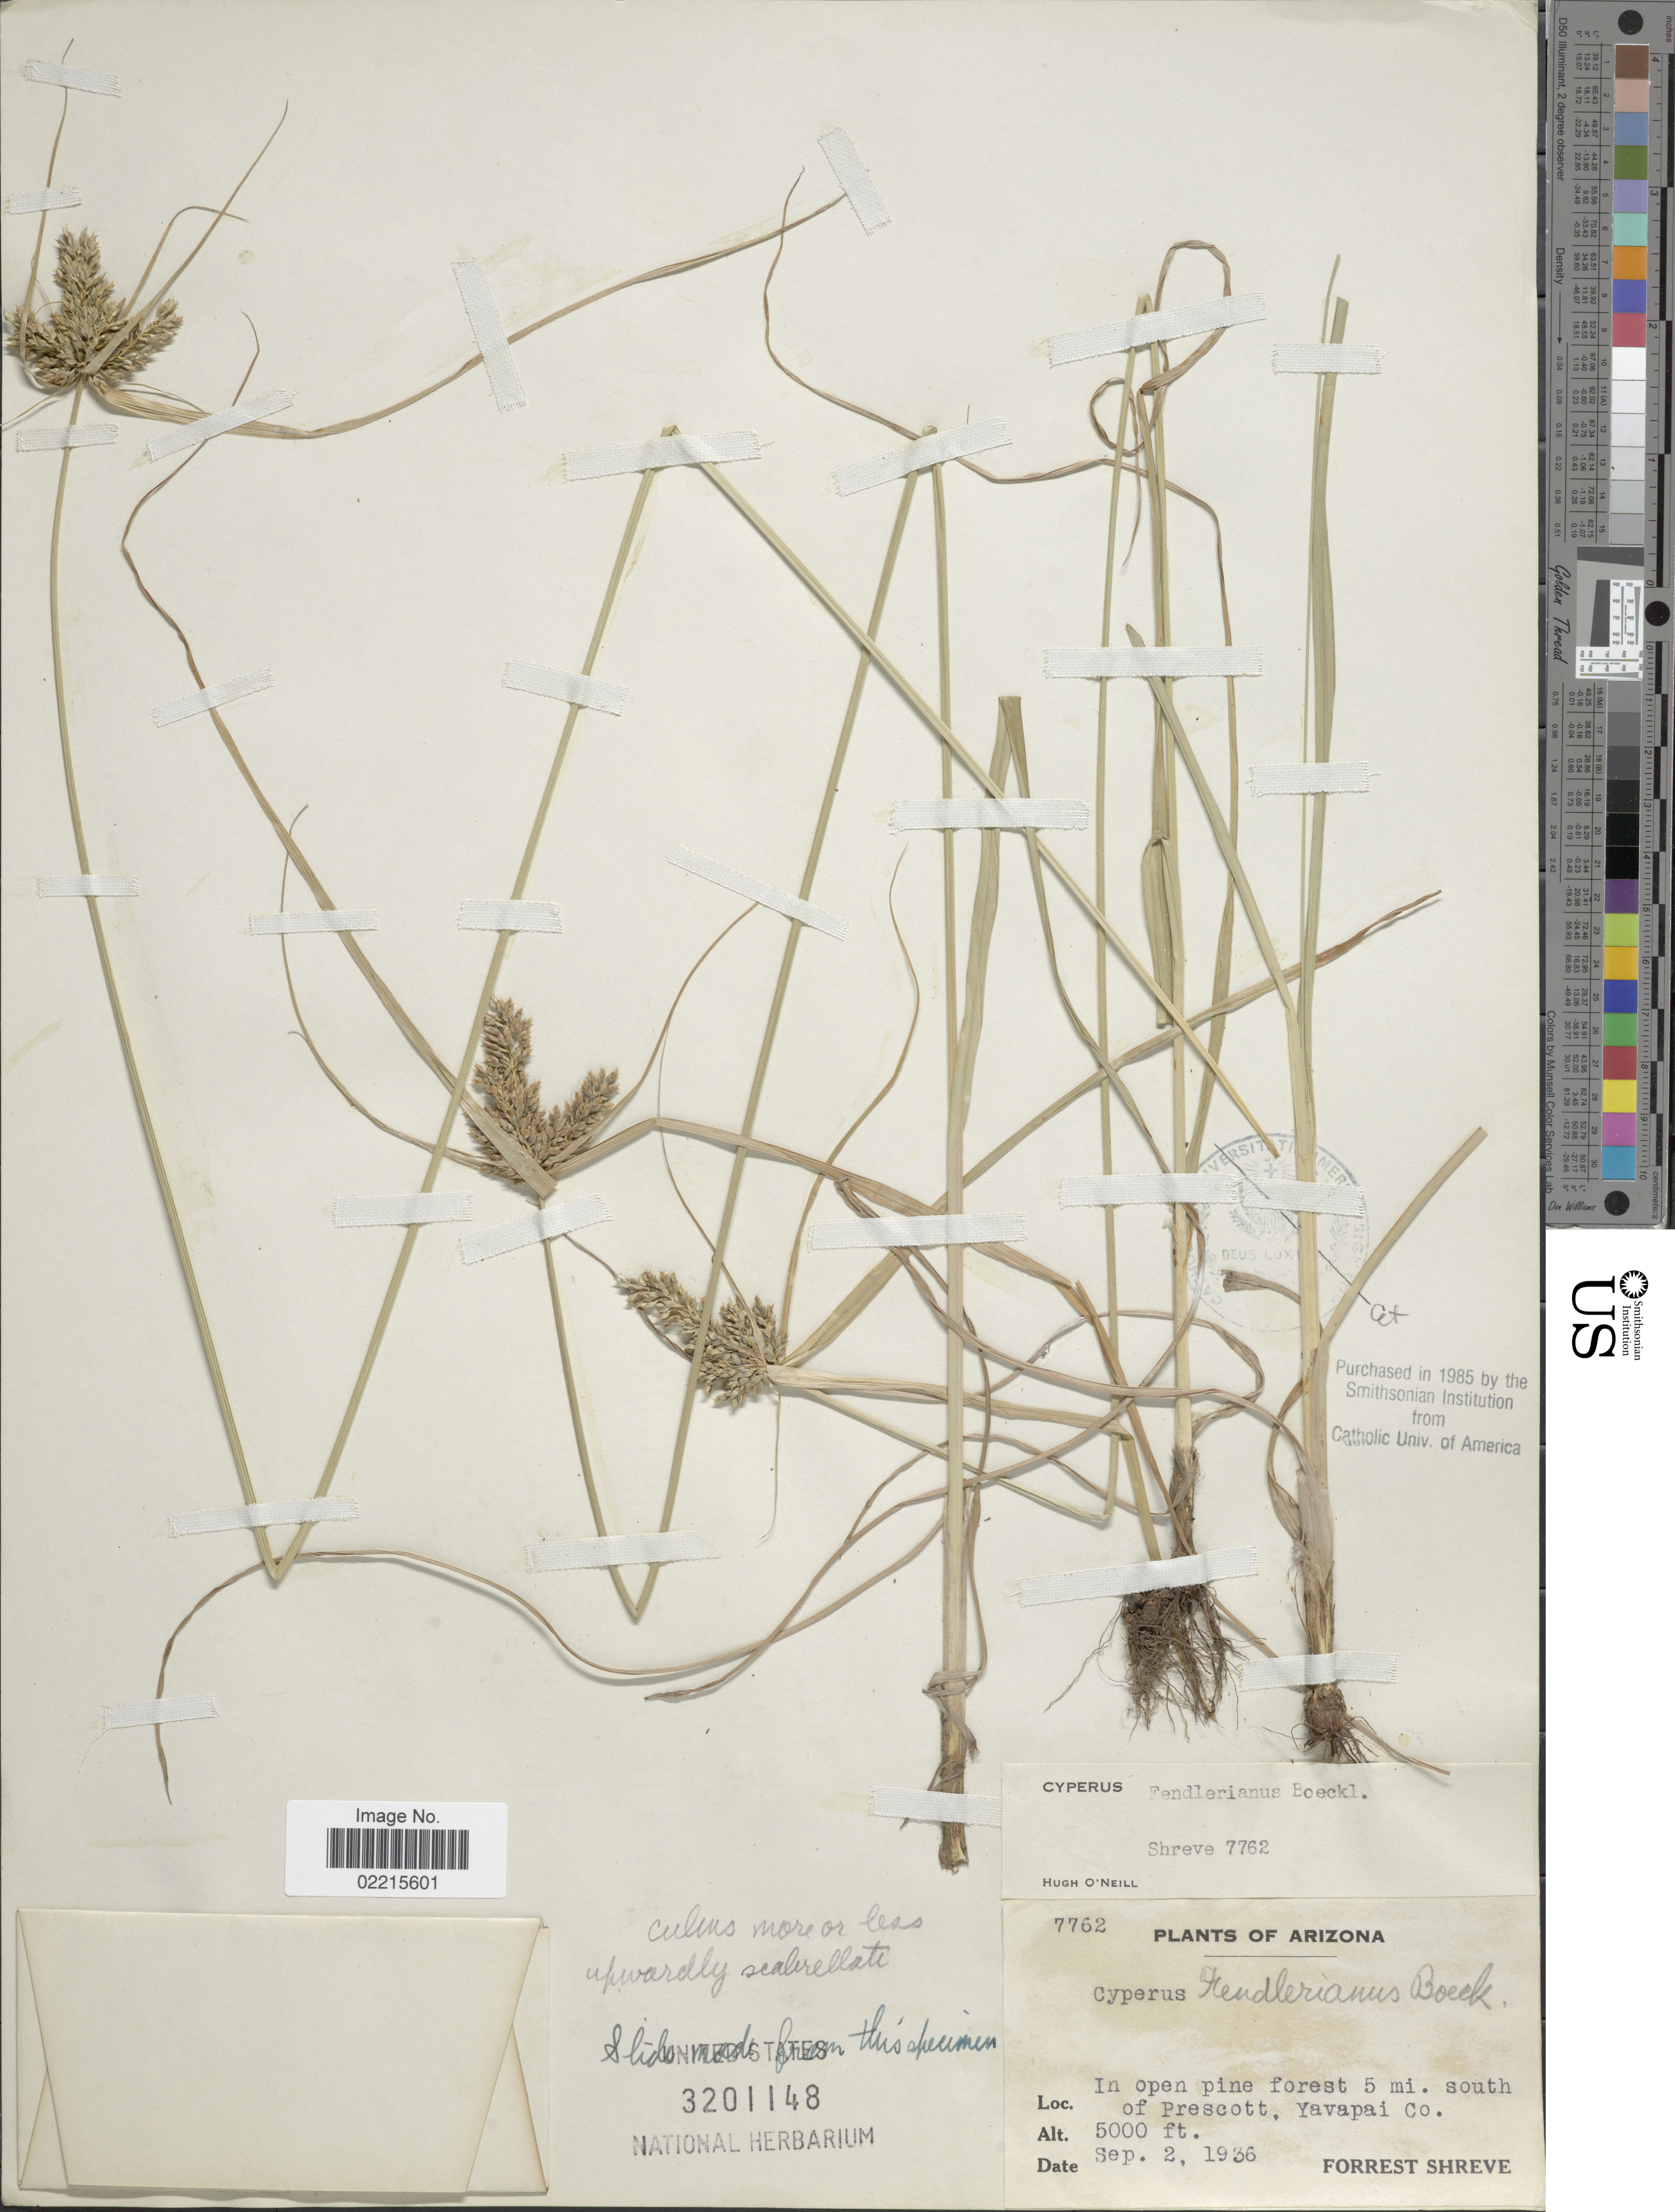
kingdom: Plantae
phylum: Tracheophyta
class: Liliopsida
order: Poales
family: Cyperaceae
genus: Cyperus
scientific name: Cyperus fendlerianus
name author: Boeckeler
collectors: F. Shreve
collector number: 7762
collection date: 1936-09-02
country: United States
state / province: Arizona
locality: In open pine forest 5 mi south of Prescott, Yavapai Co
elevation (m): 1524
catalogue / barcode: US 3201148